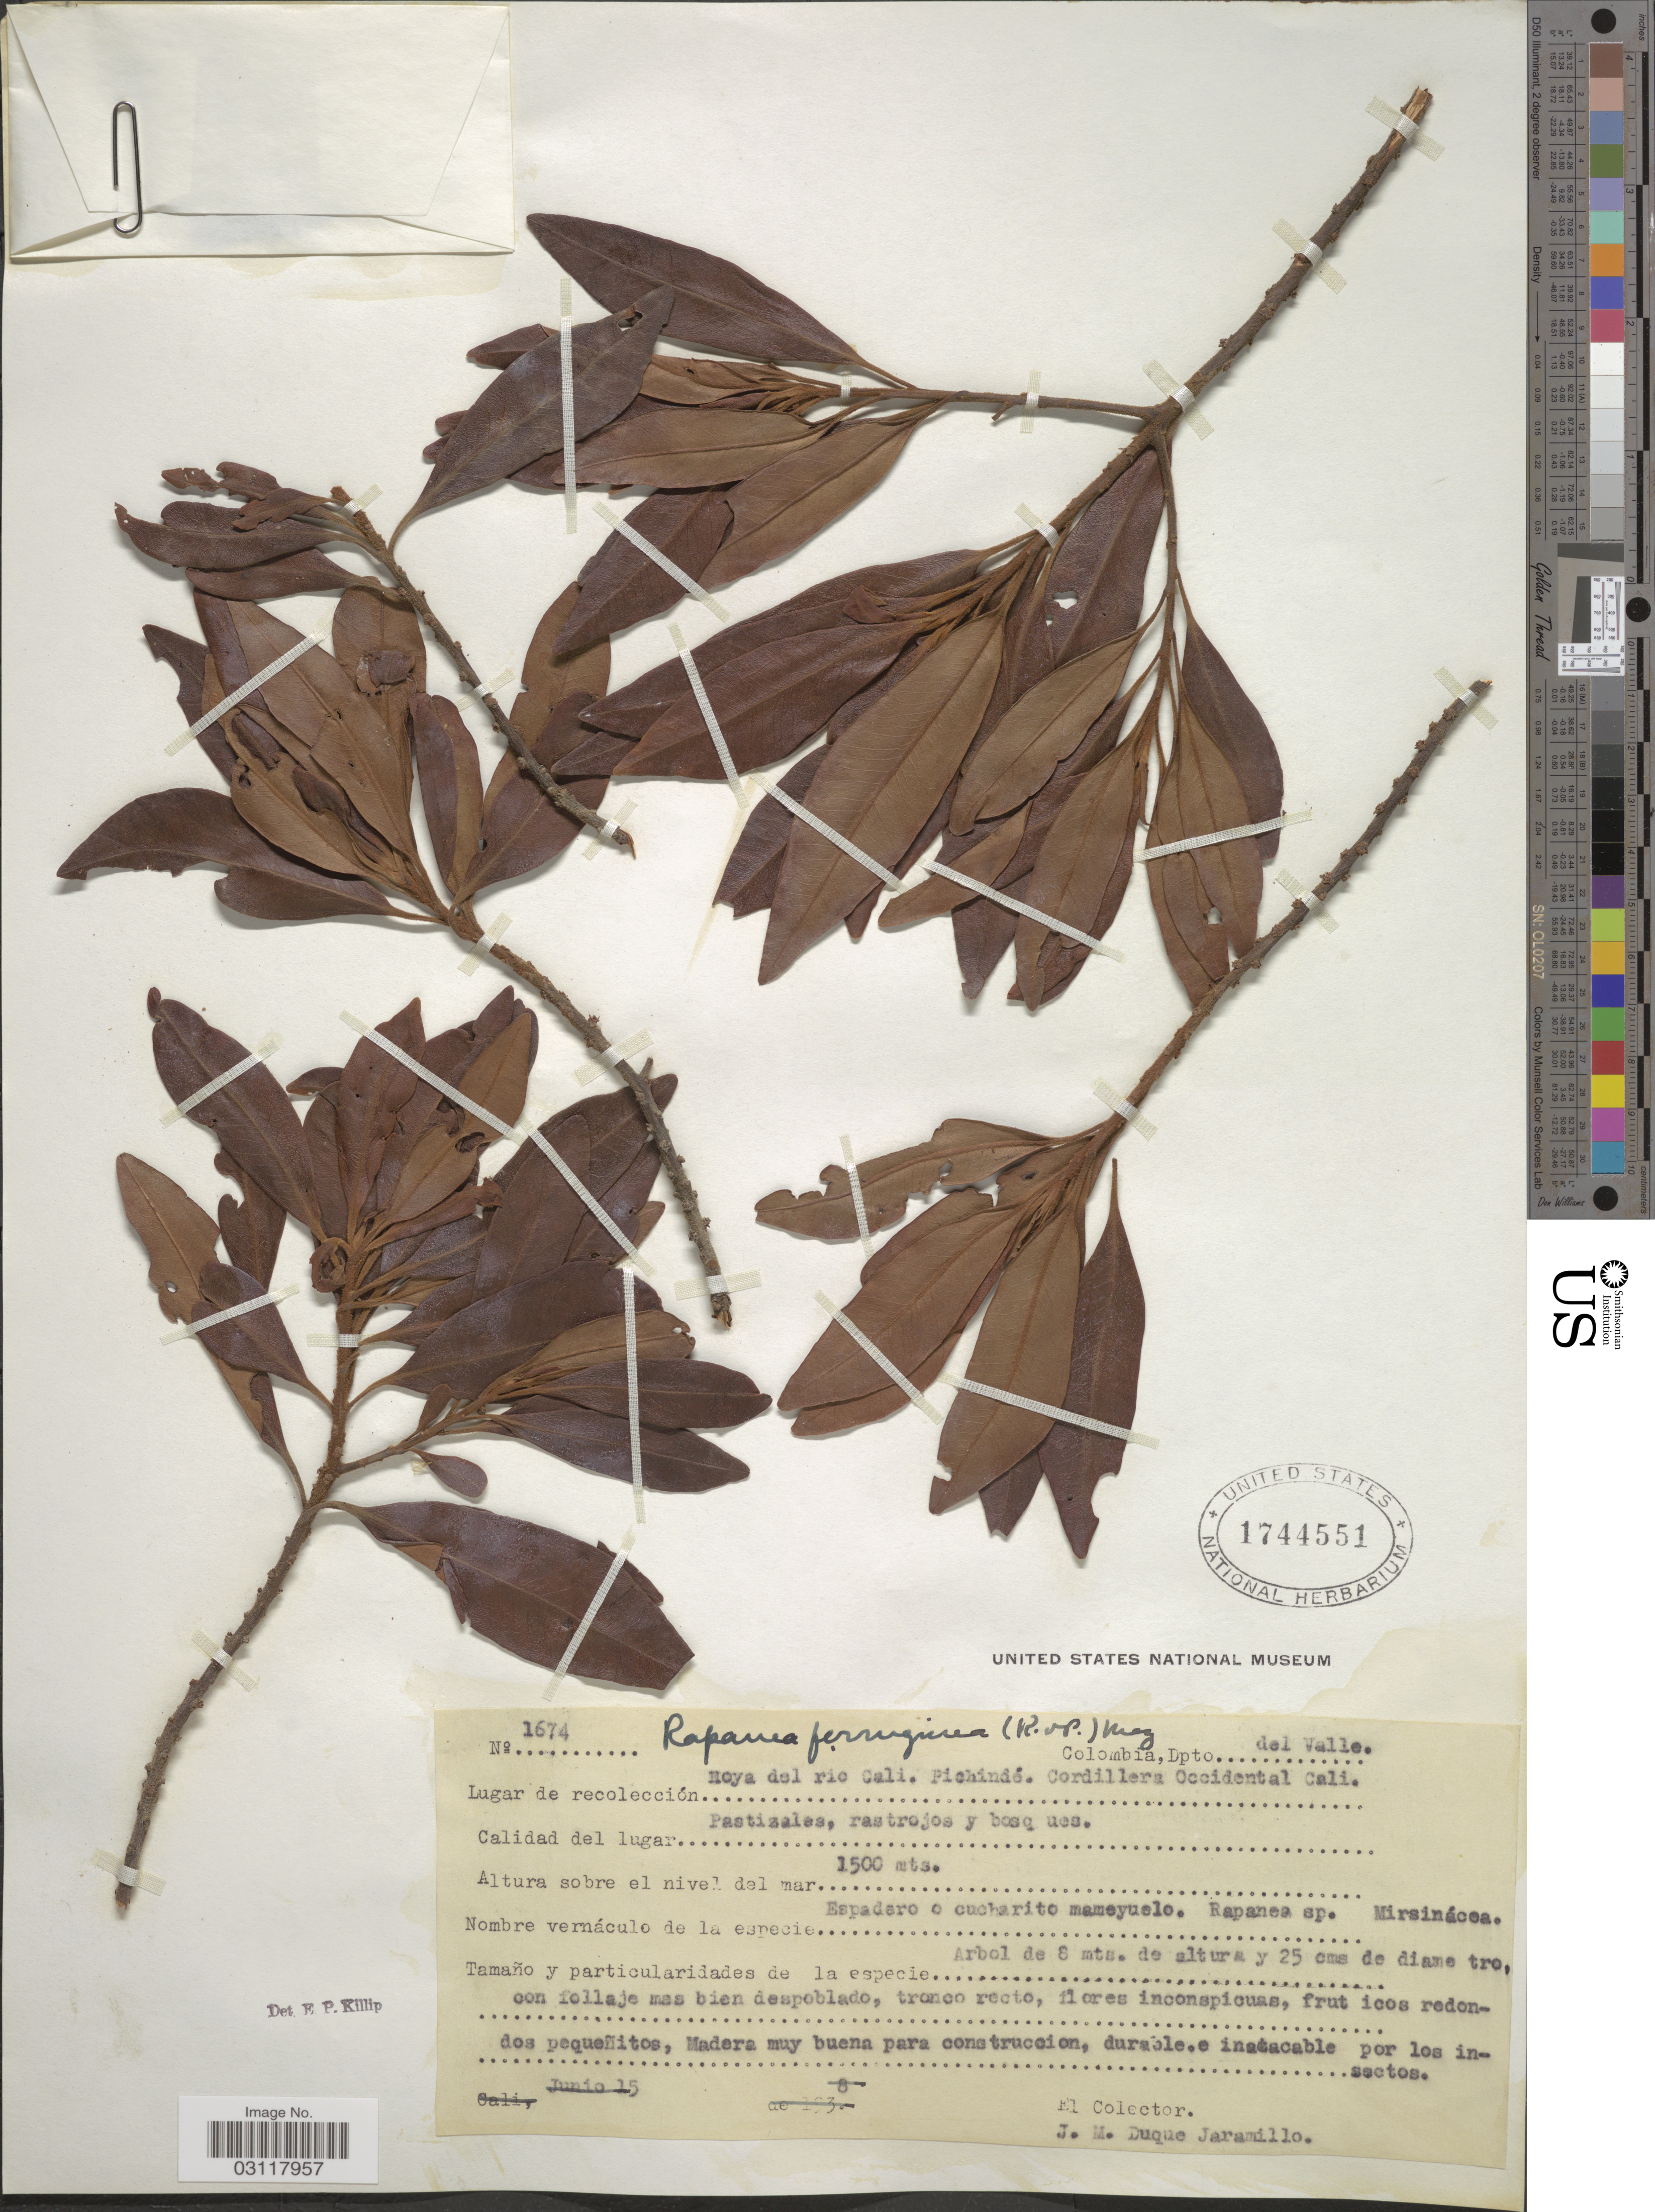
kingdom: Plantae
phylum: Tracheophyta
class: Magnoliopsida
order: Ericales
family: Primulaceae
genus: Rapanea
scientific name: Rapanea ferruginea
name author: (Ruiz & Pav.) Mez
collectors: J. M. Duque Jaramillo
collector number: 1674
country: Colombia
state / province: Valle del Cauca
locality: Dpto. del Valle, Hoya del rio Cali, Pichindé. Cordillera Occidental Cali.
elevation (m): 1500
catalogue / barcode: US 174551